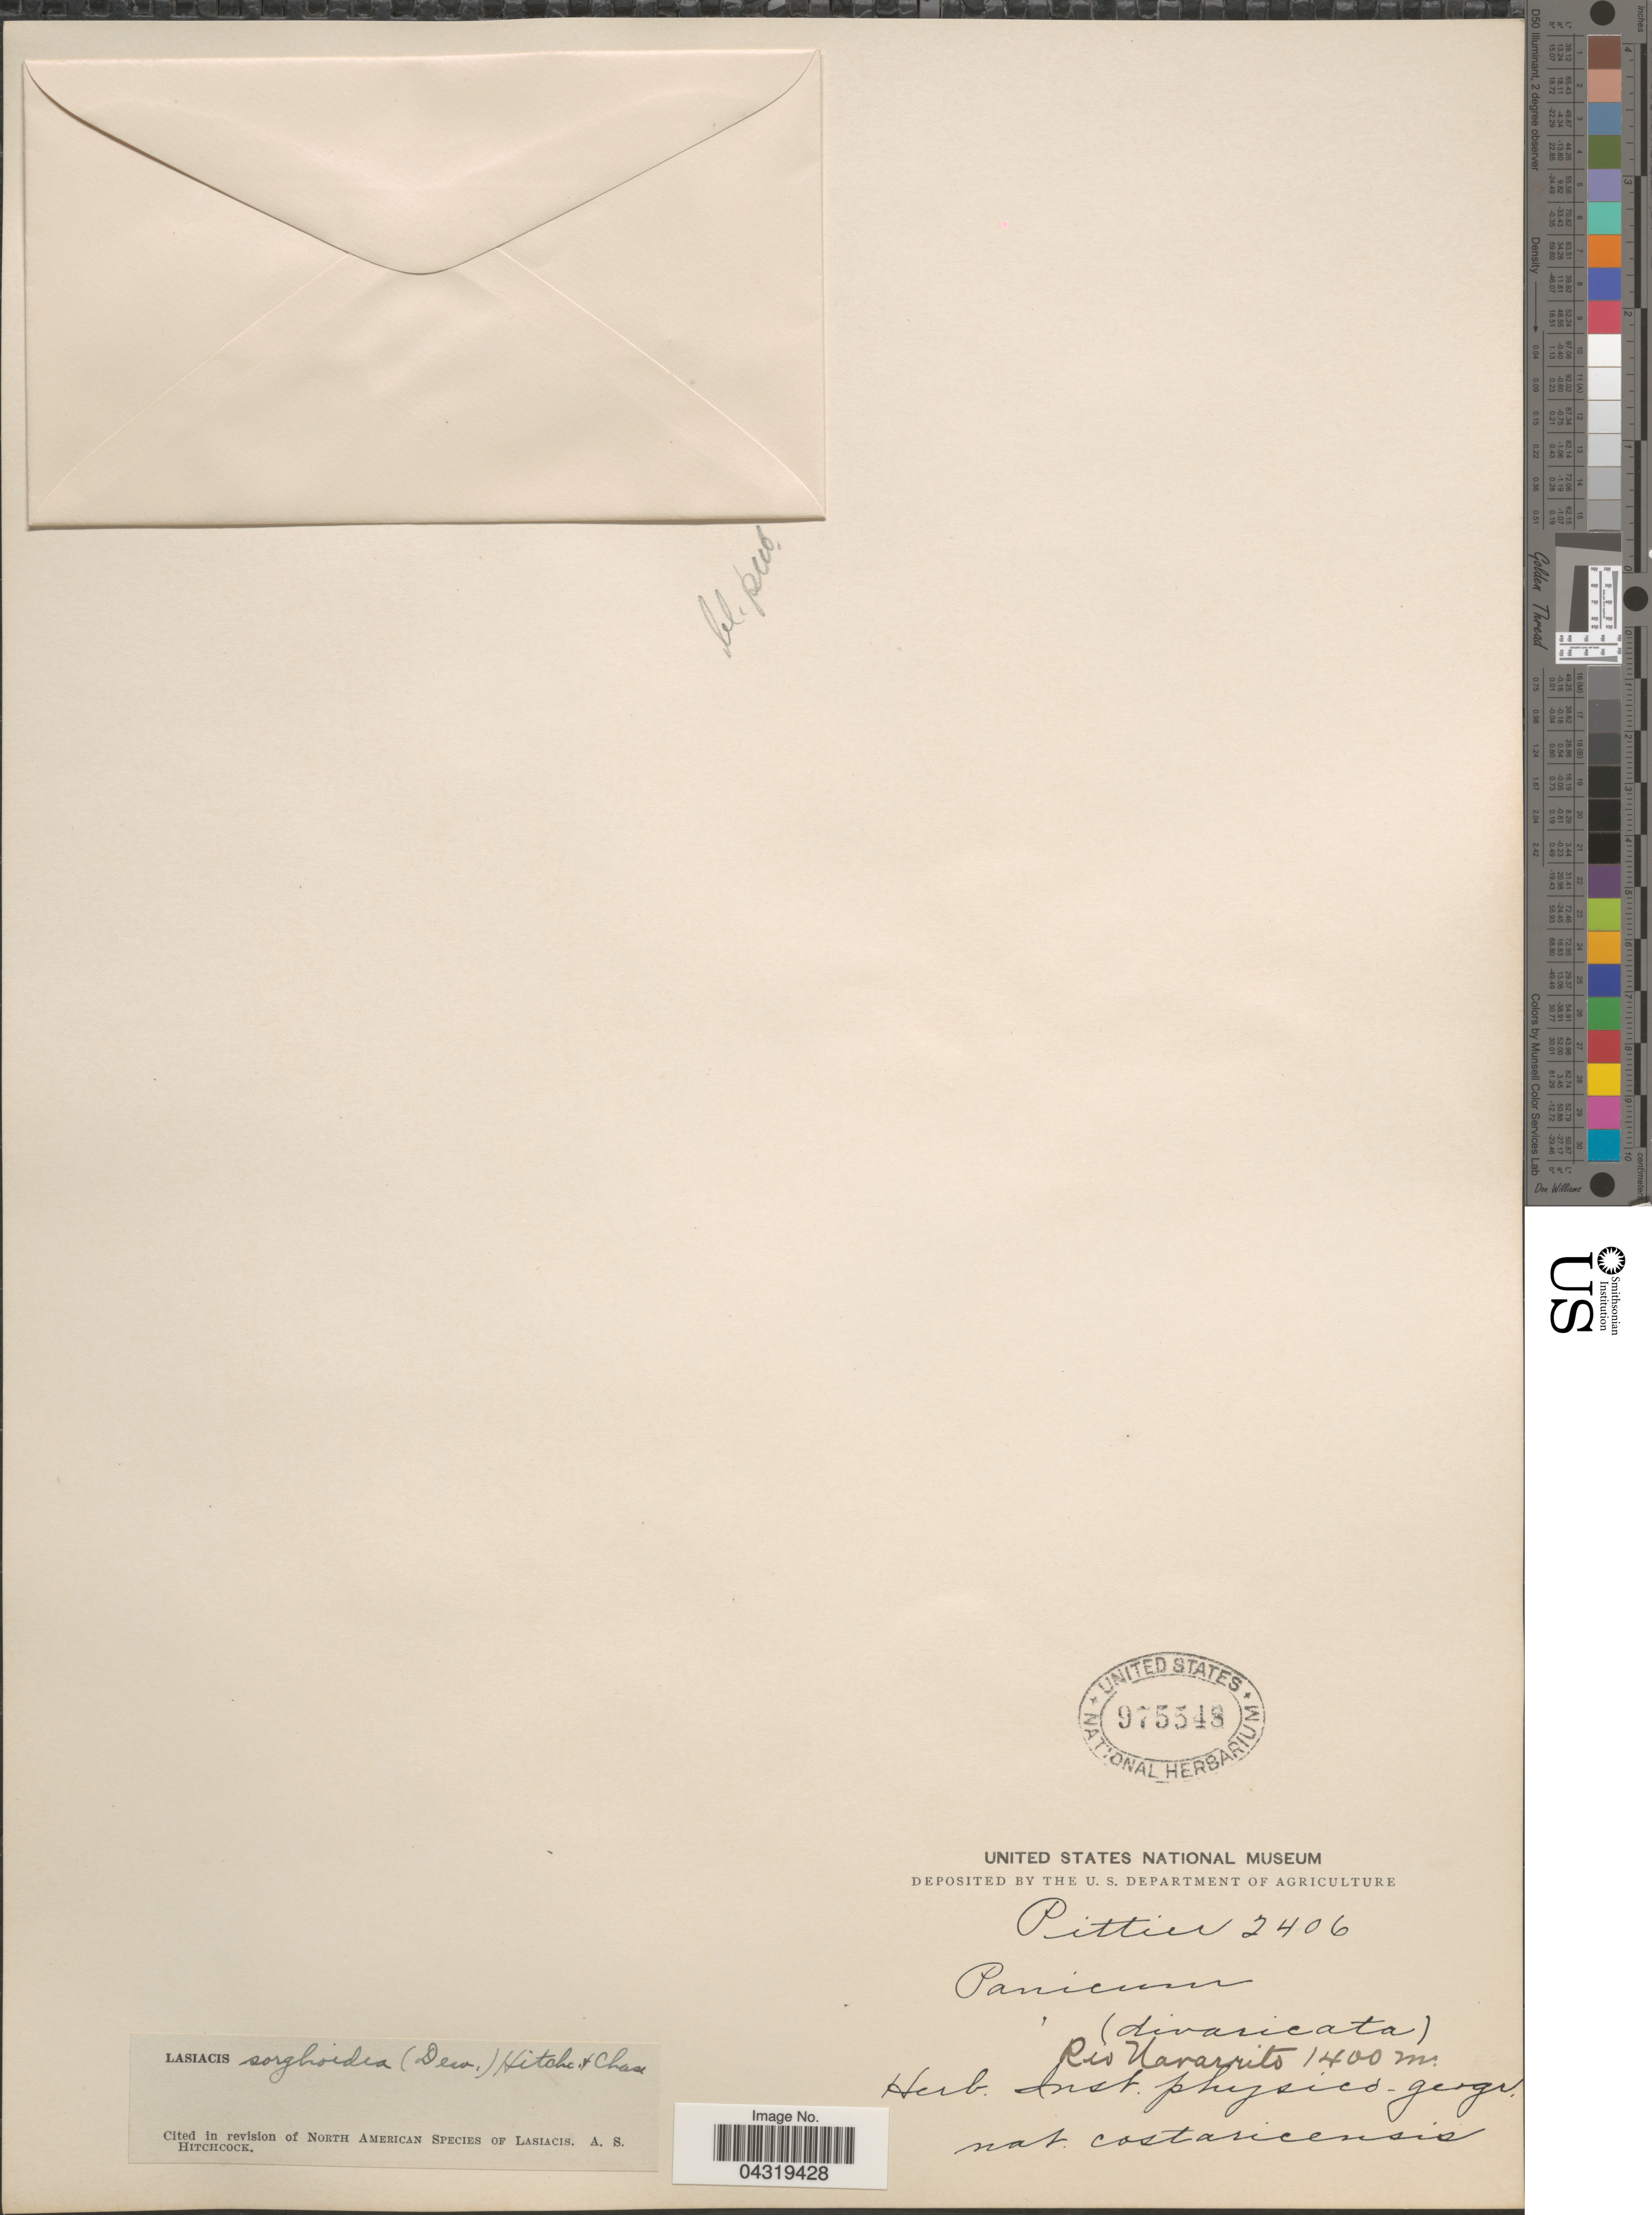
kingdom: Plantae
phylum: Tracheophyta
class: Liliopsida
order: Poales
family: Poaceae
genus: Lasiacis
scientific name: Lasiacis sorghoidea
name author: (Desv. ex Ham.) Hitchc. & Chase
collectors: Pittier, --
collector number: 2406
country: Costa Rica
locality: Rio Navarrito.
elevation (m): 1400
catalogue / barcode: US 975548